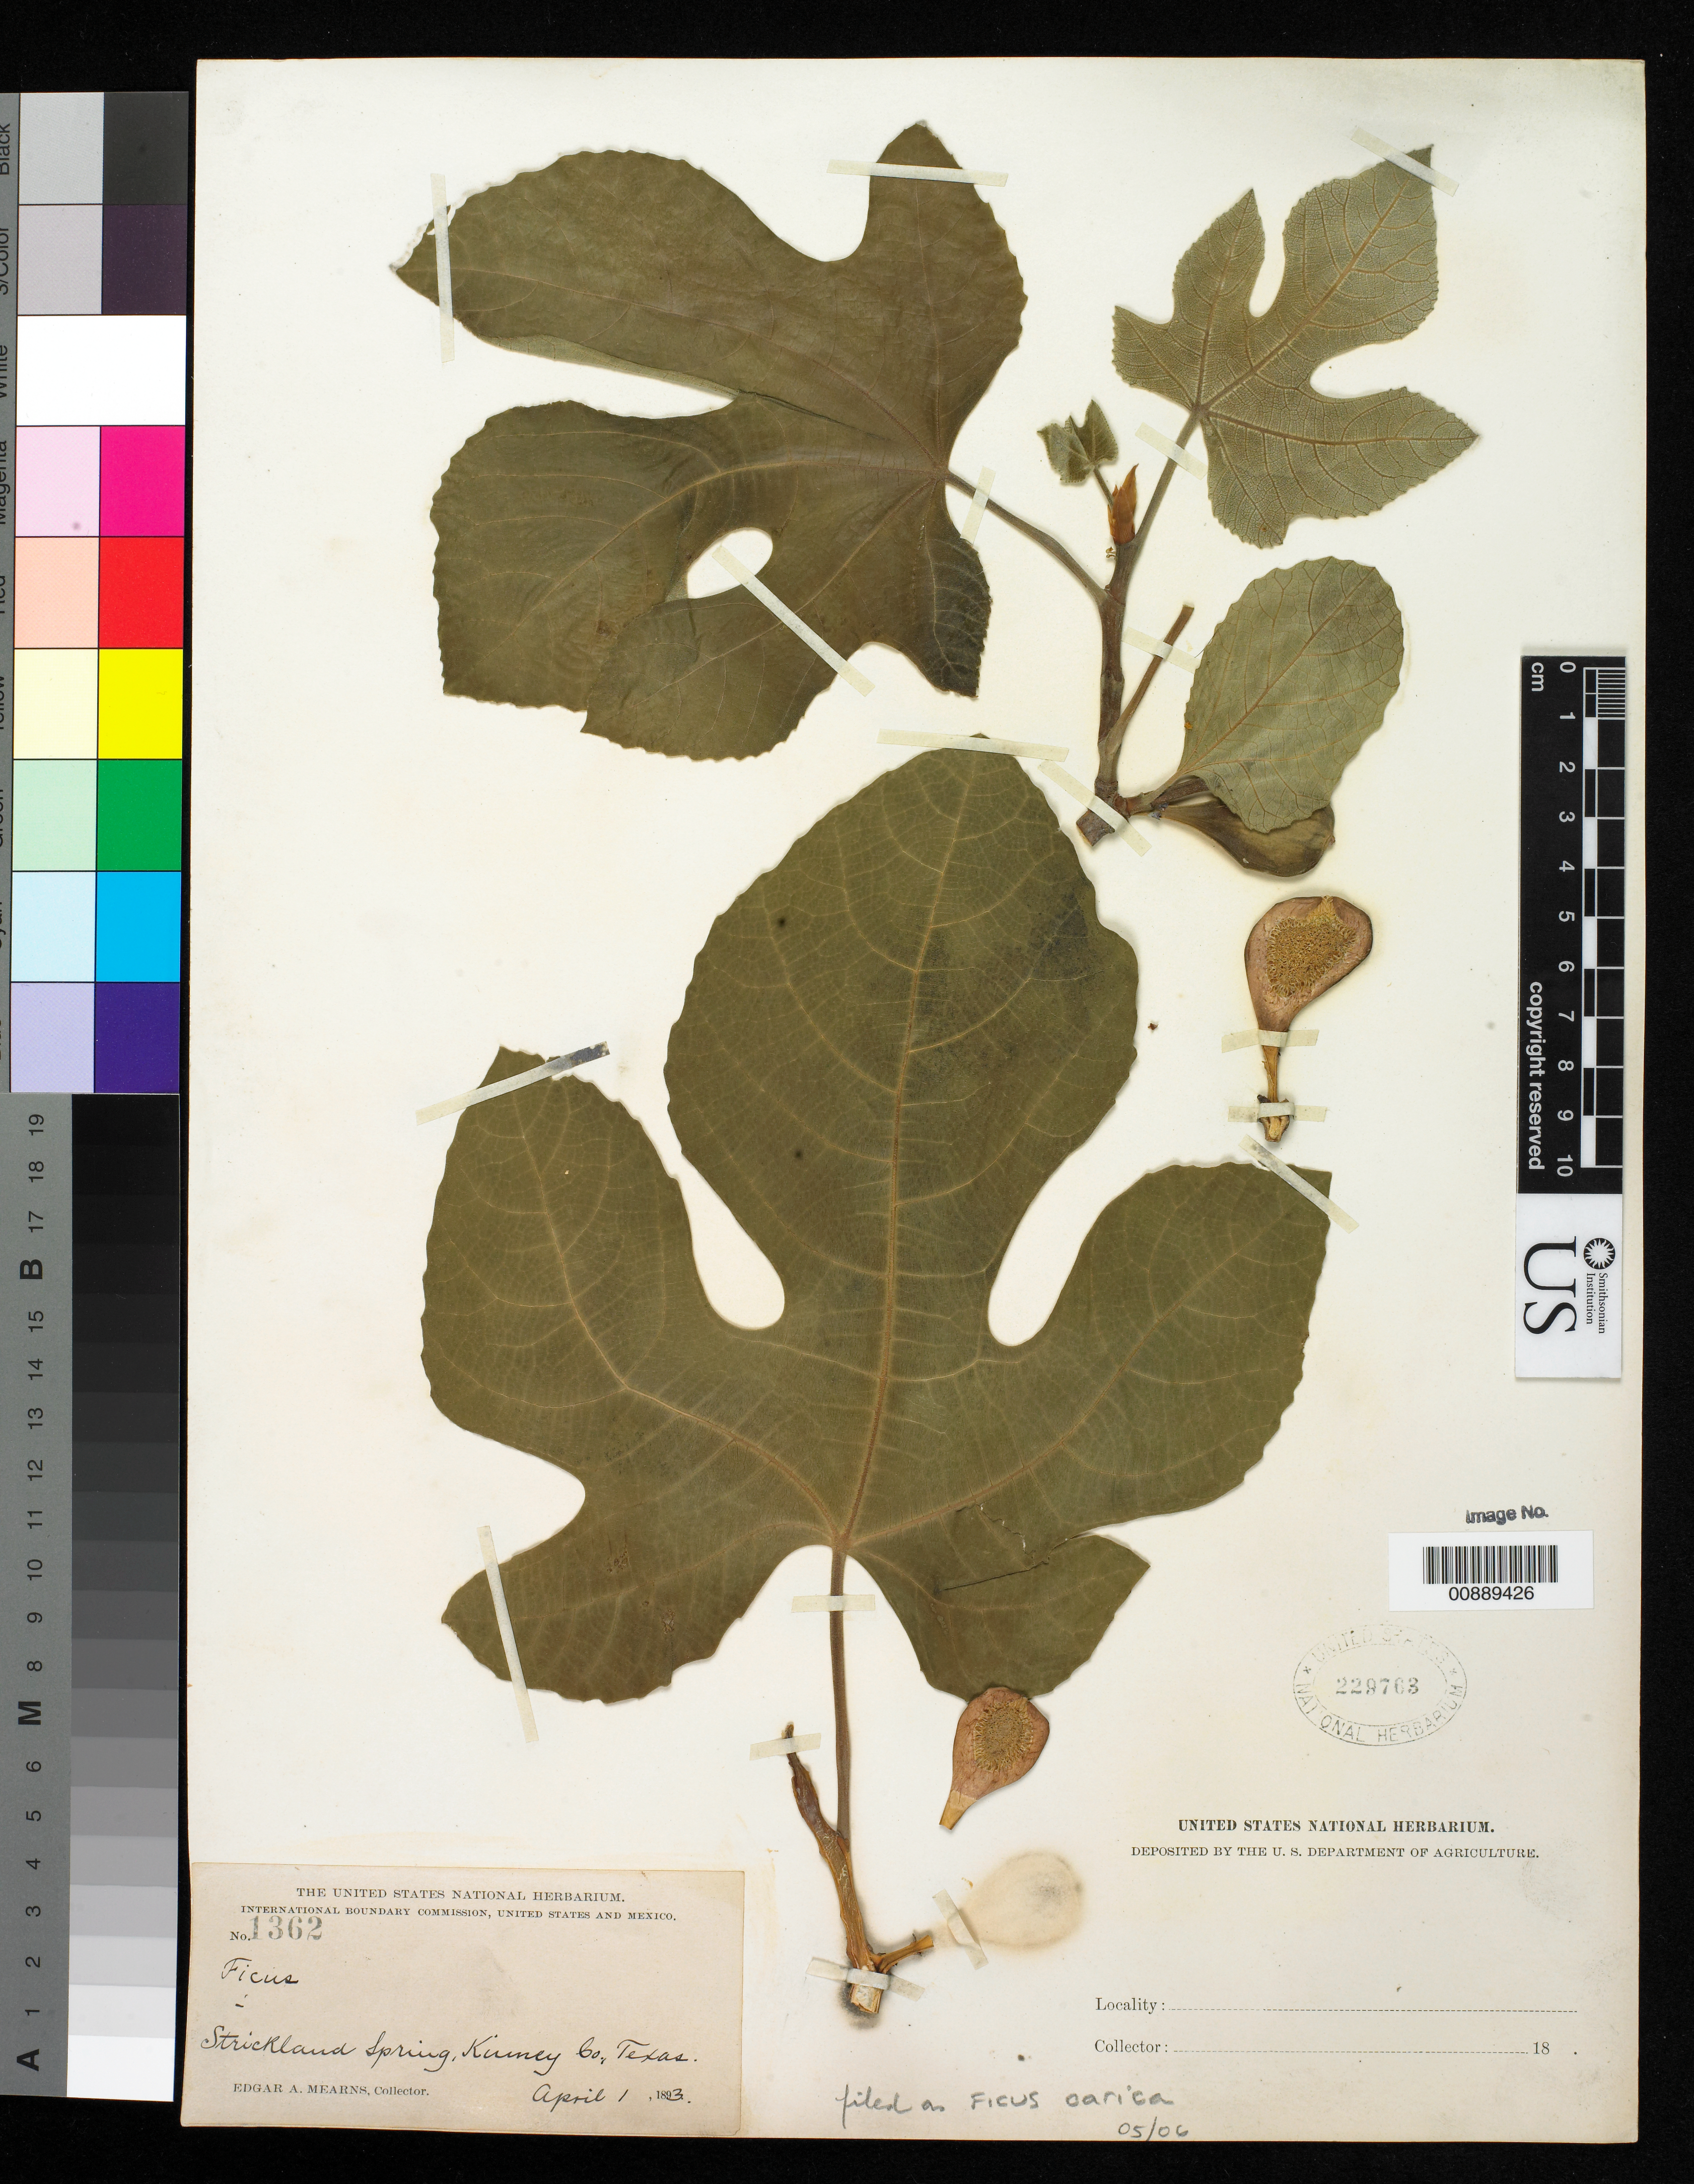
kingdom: Plantae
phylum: Tracheophyta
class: Magnoliopsida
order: Rosales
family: Moraceae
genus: Ficus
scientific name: Ficus carica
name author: L.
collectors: E. A. Mearns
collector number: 1362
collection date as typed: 01 Apr 1893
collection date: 1893-04-01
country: United States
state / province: Texas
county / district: Kinney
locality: Strickland Spring, Kinney County, Texas.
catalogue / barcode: US 229763